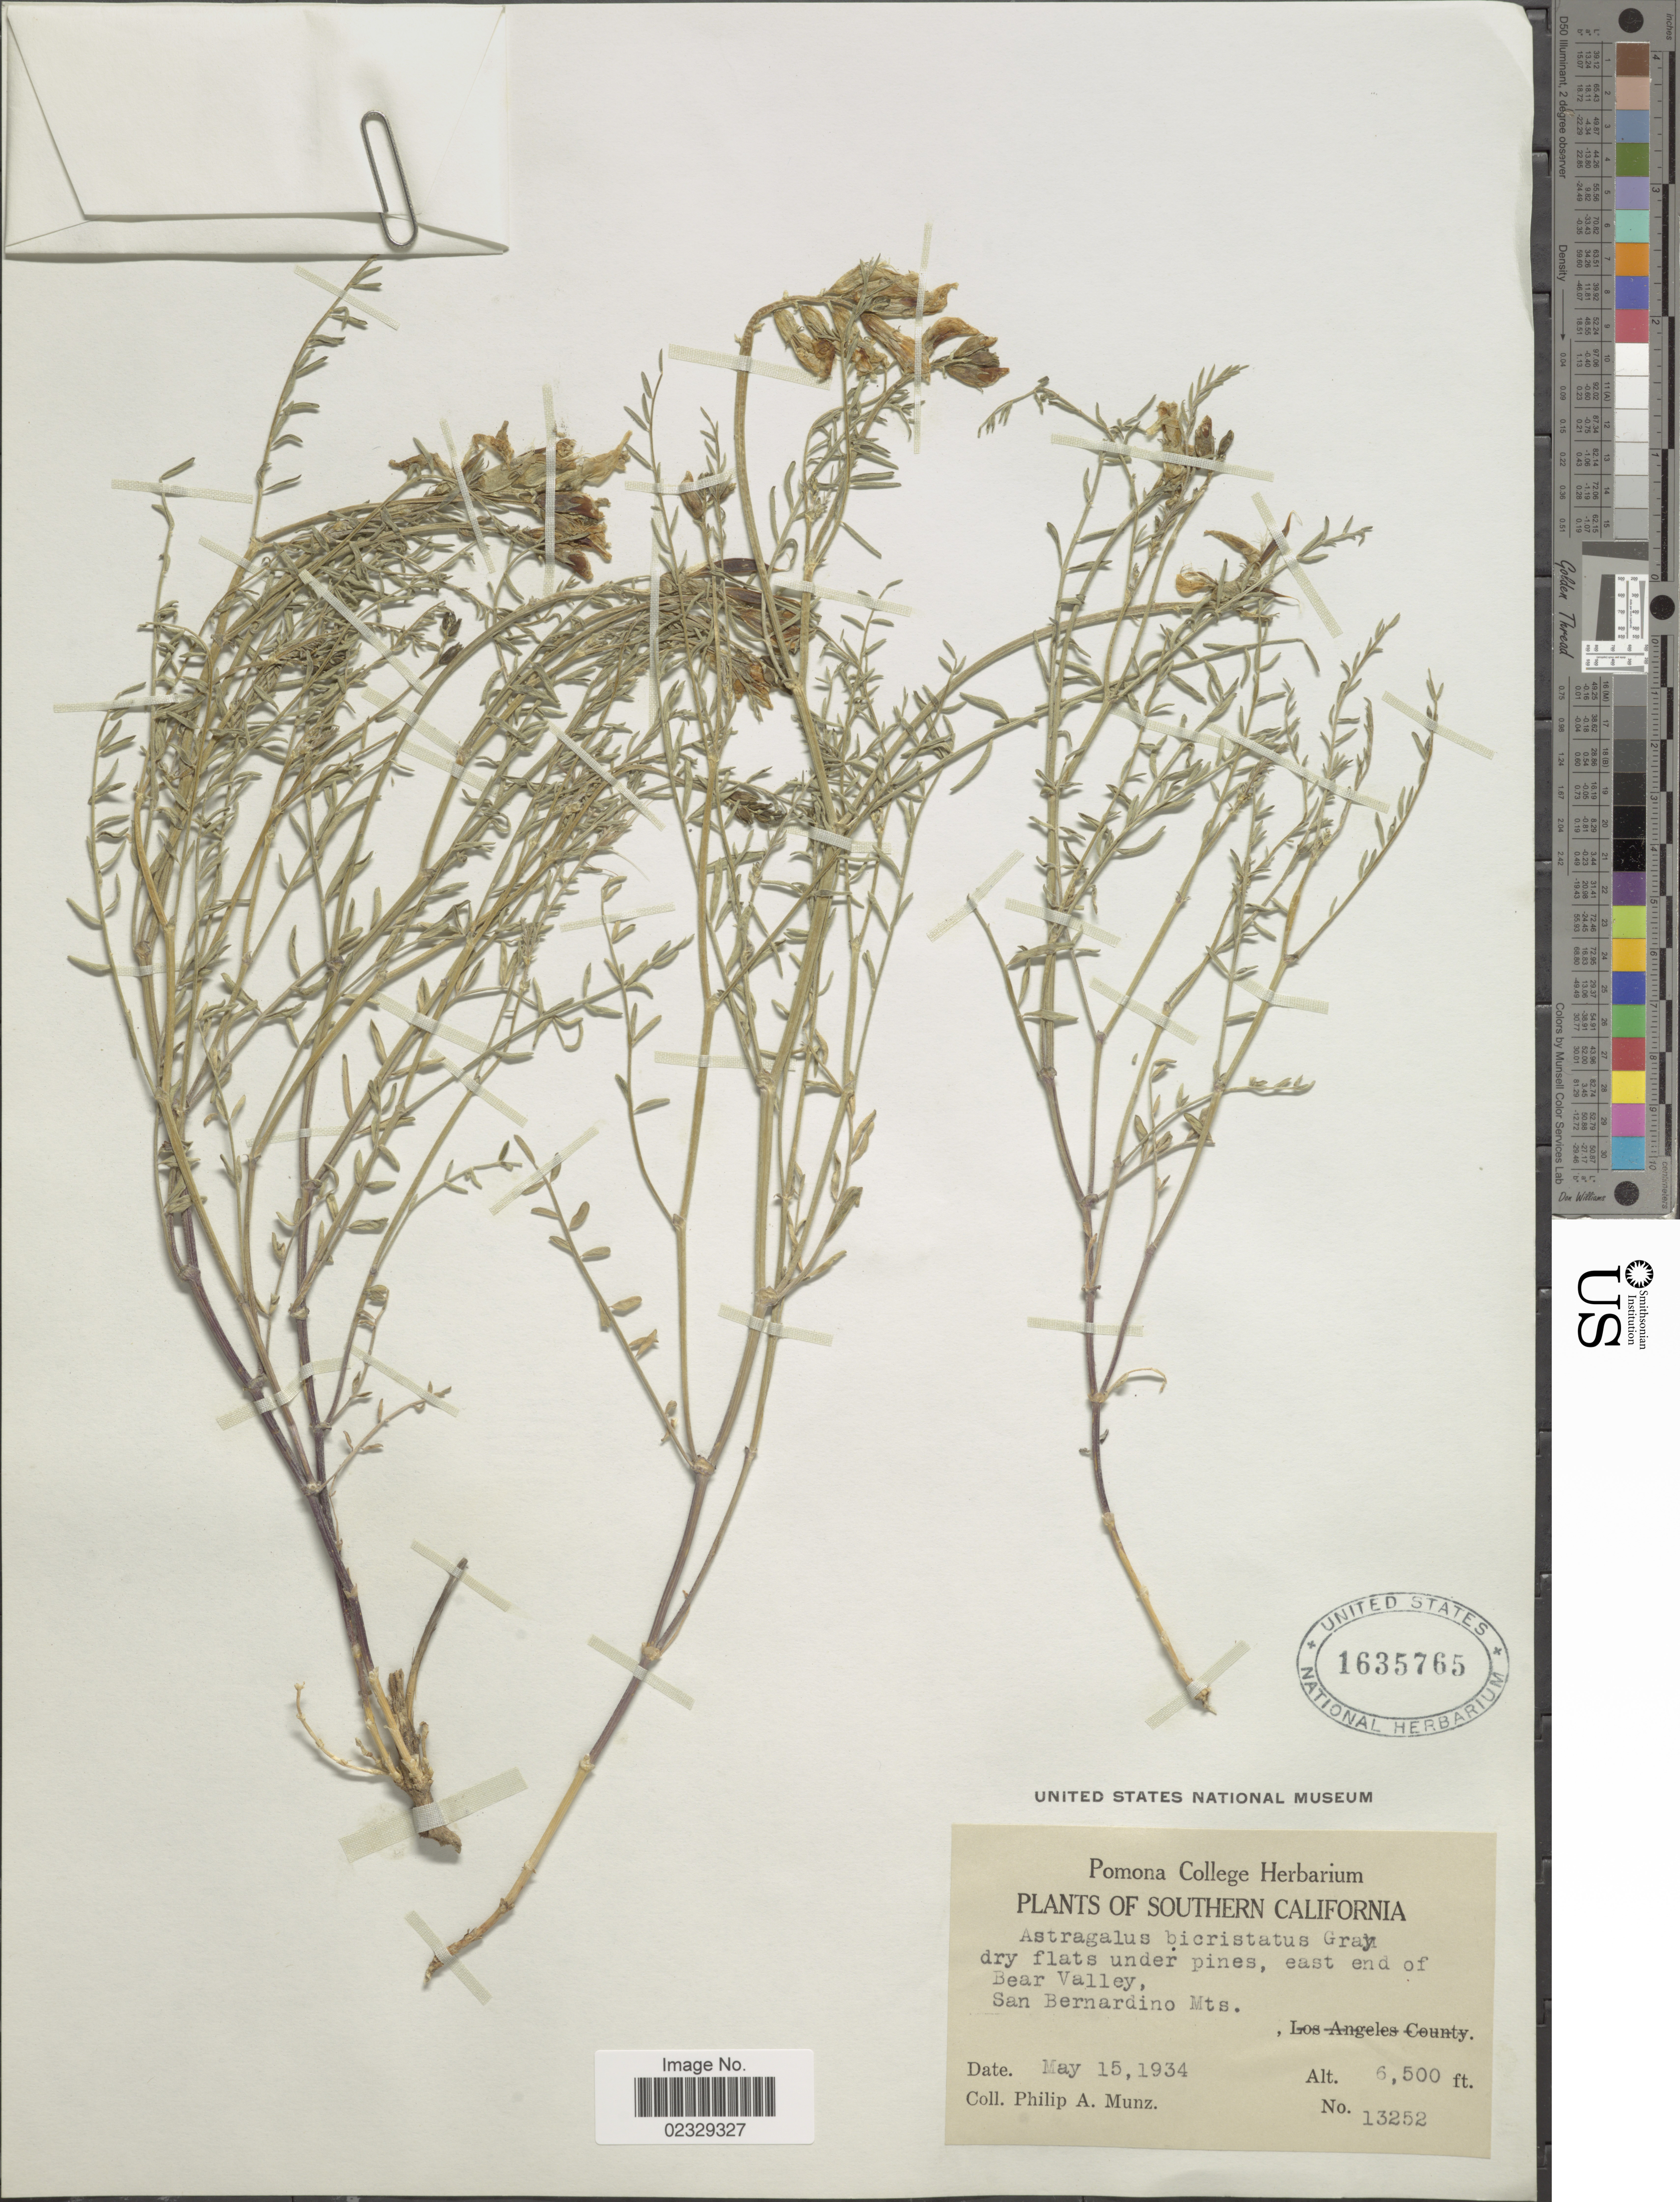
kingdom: Plantae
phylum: Tracheophyta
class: Magnoliopsida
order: Fabales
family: Fabaceae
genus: Astragalus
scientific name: Astragalus bicristatus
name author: A. Gray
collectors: P. A. Munz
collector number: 13252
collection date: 1934-05-15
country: United States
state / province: California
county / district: San Bernardino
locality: Southern California, dry flats under pines, east end of Bear Valley, San Bernardino Mts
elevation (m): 1981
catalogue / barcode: US 1635765